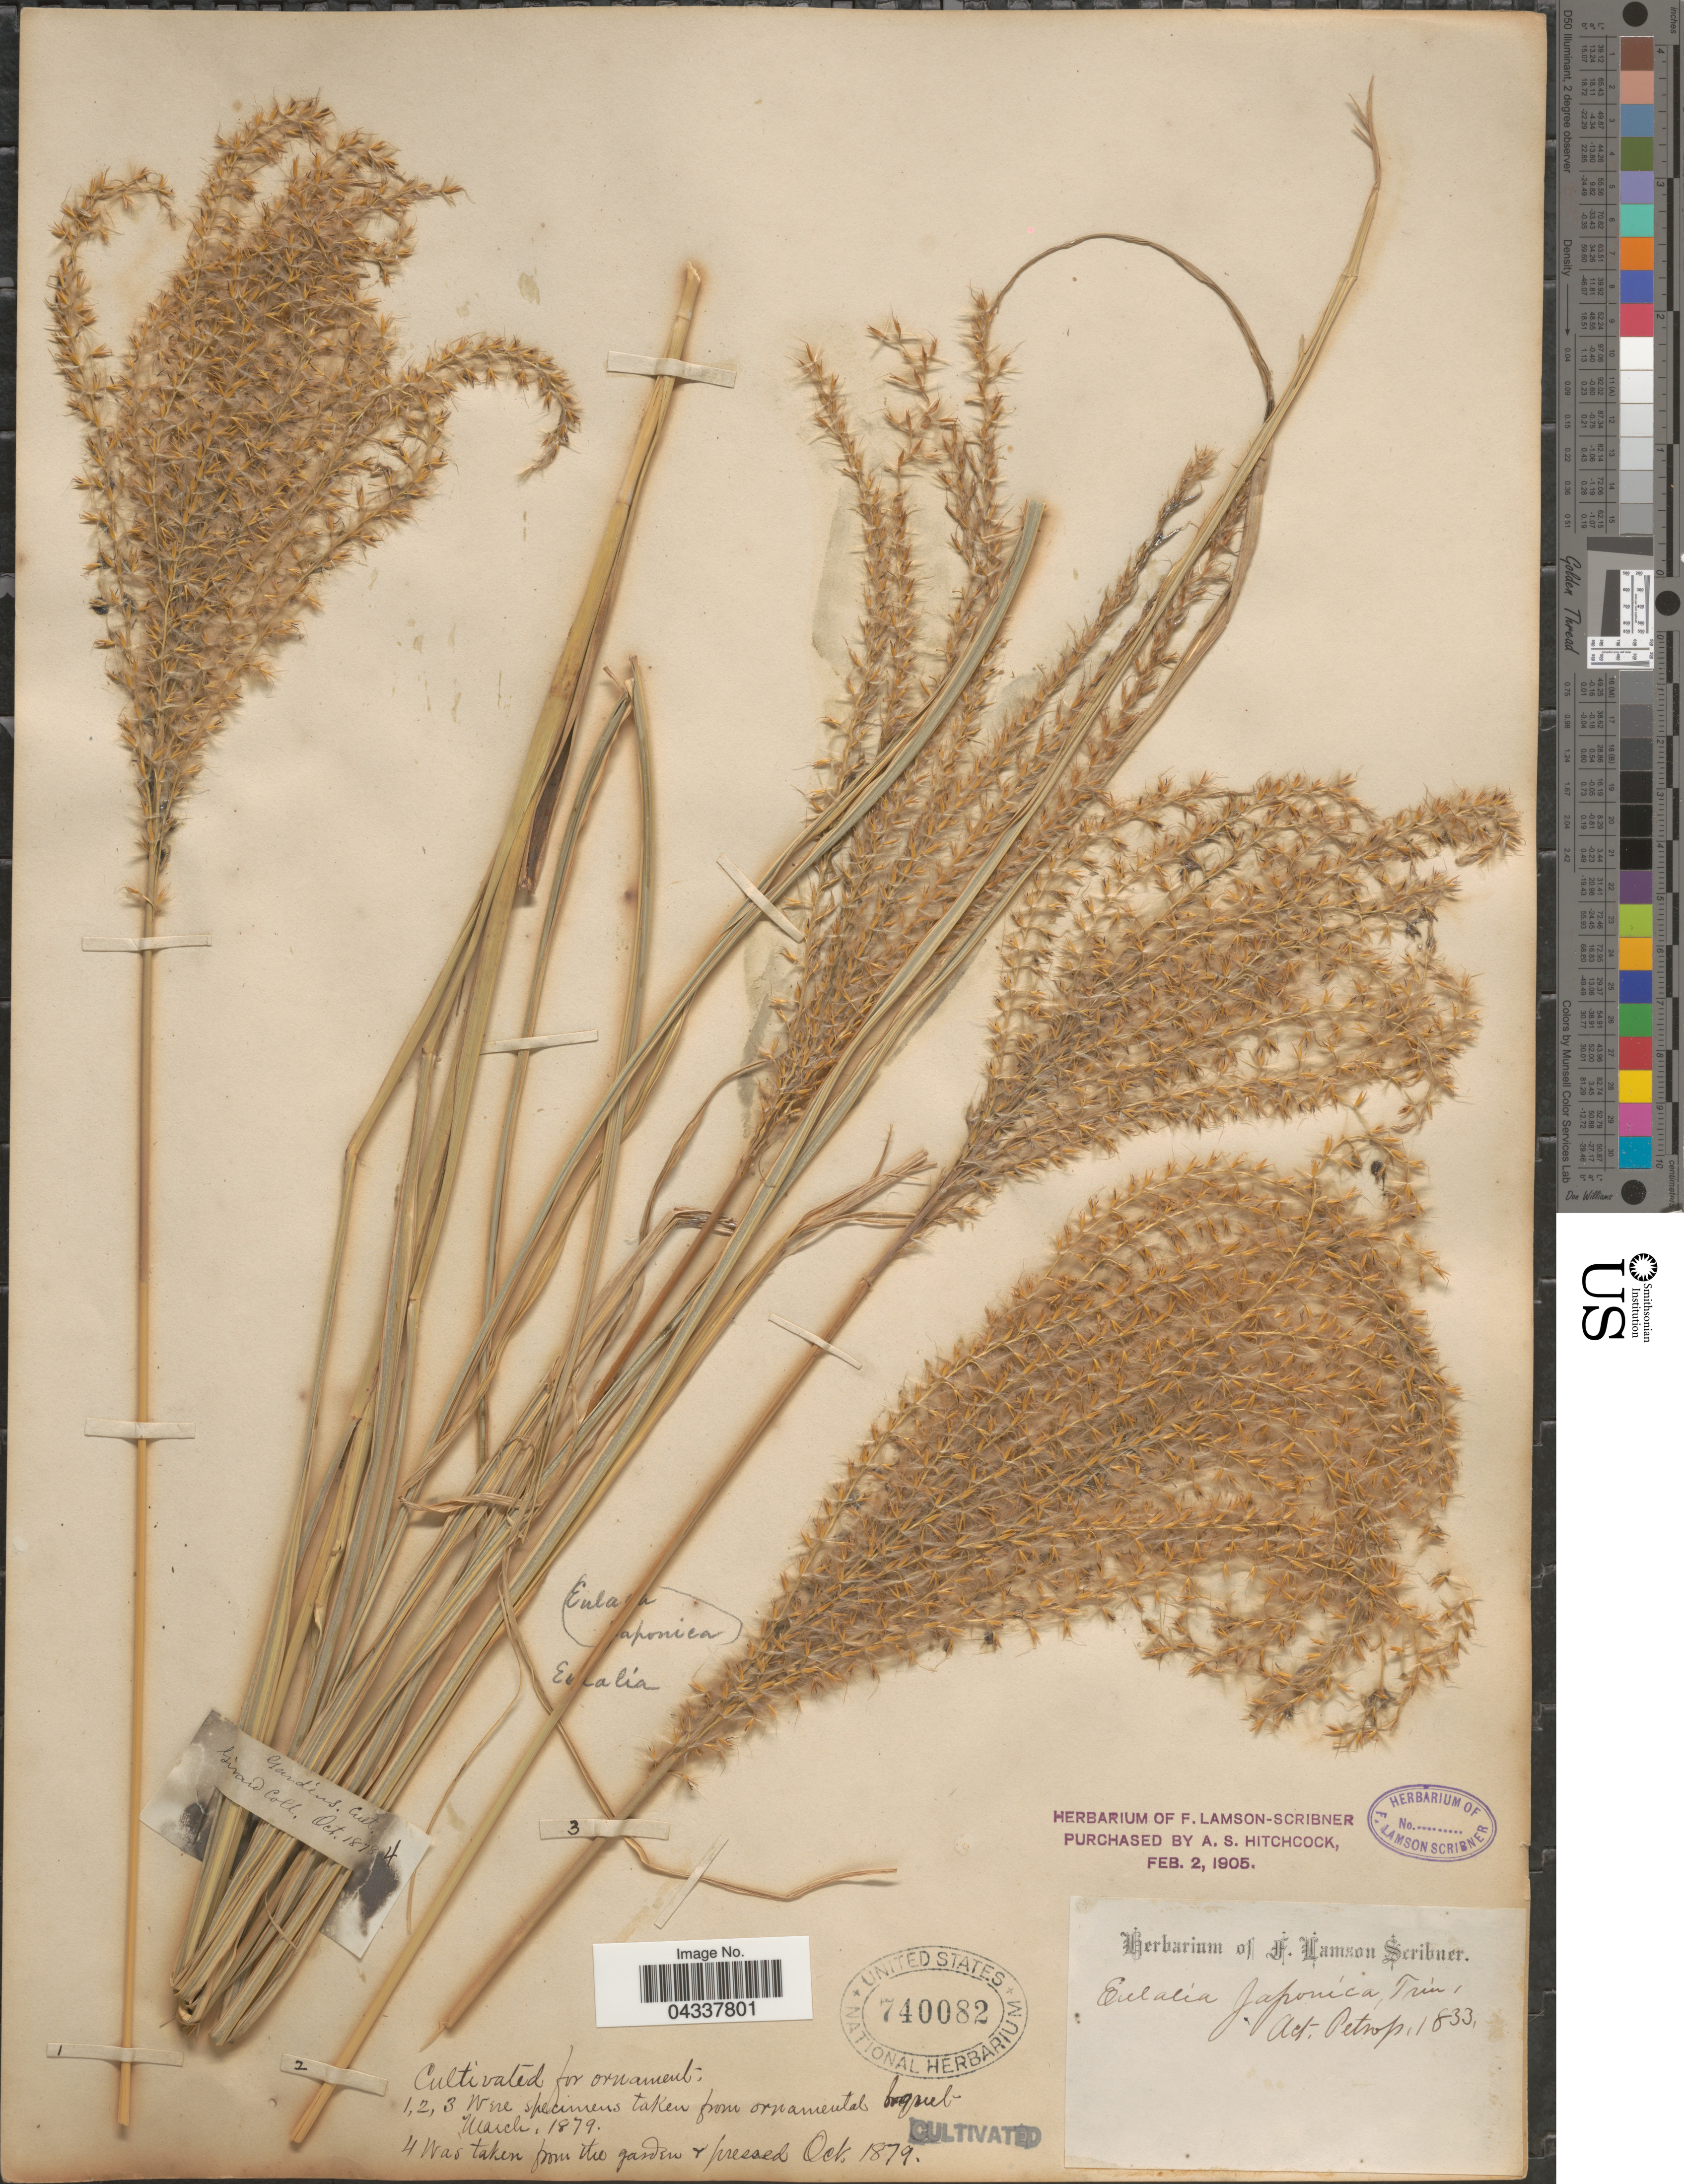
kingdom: Plantae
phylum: Tracheophyta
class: Liliopsida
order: Poales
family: Poaceae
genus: Miscanthus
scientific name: Miscanthus sinensis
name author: Andersson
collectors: Girard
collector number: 4?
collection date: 1878-10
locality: Gardéns.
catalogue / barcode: US 740082-4